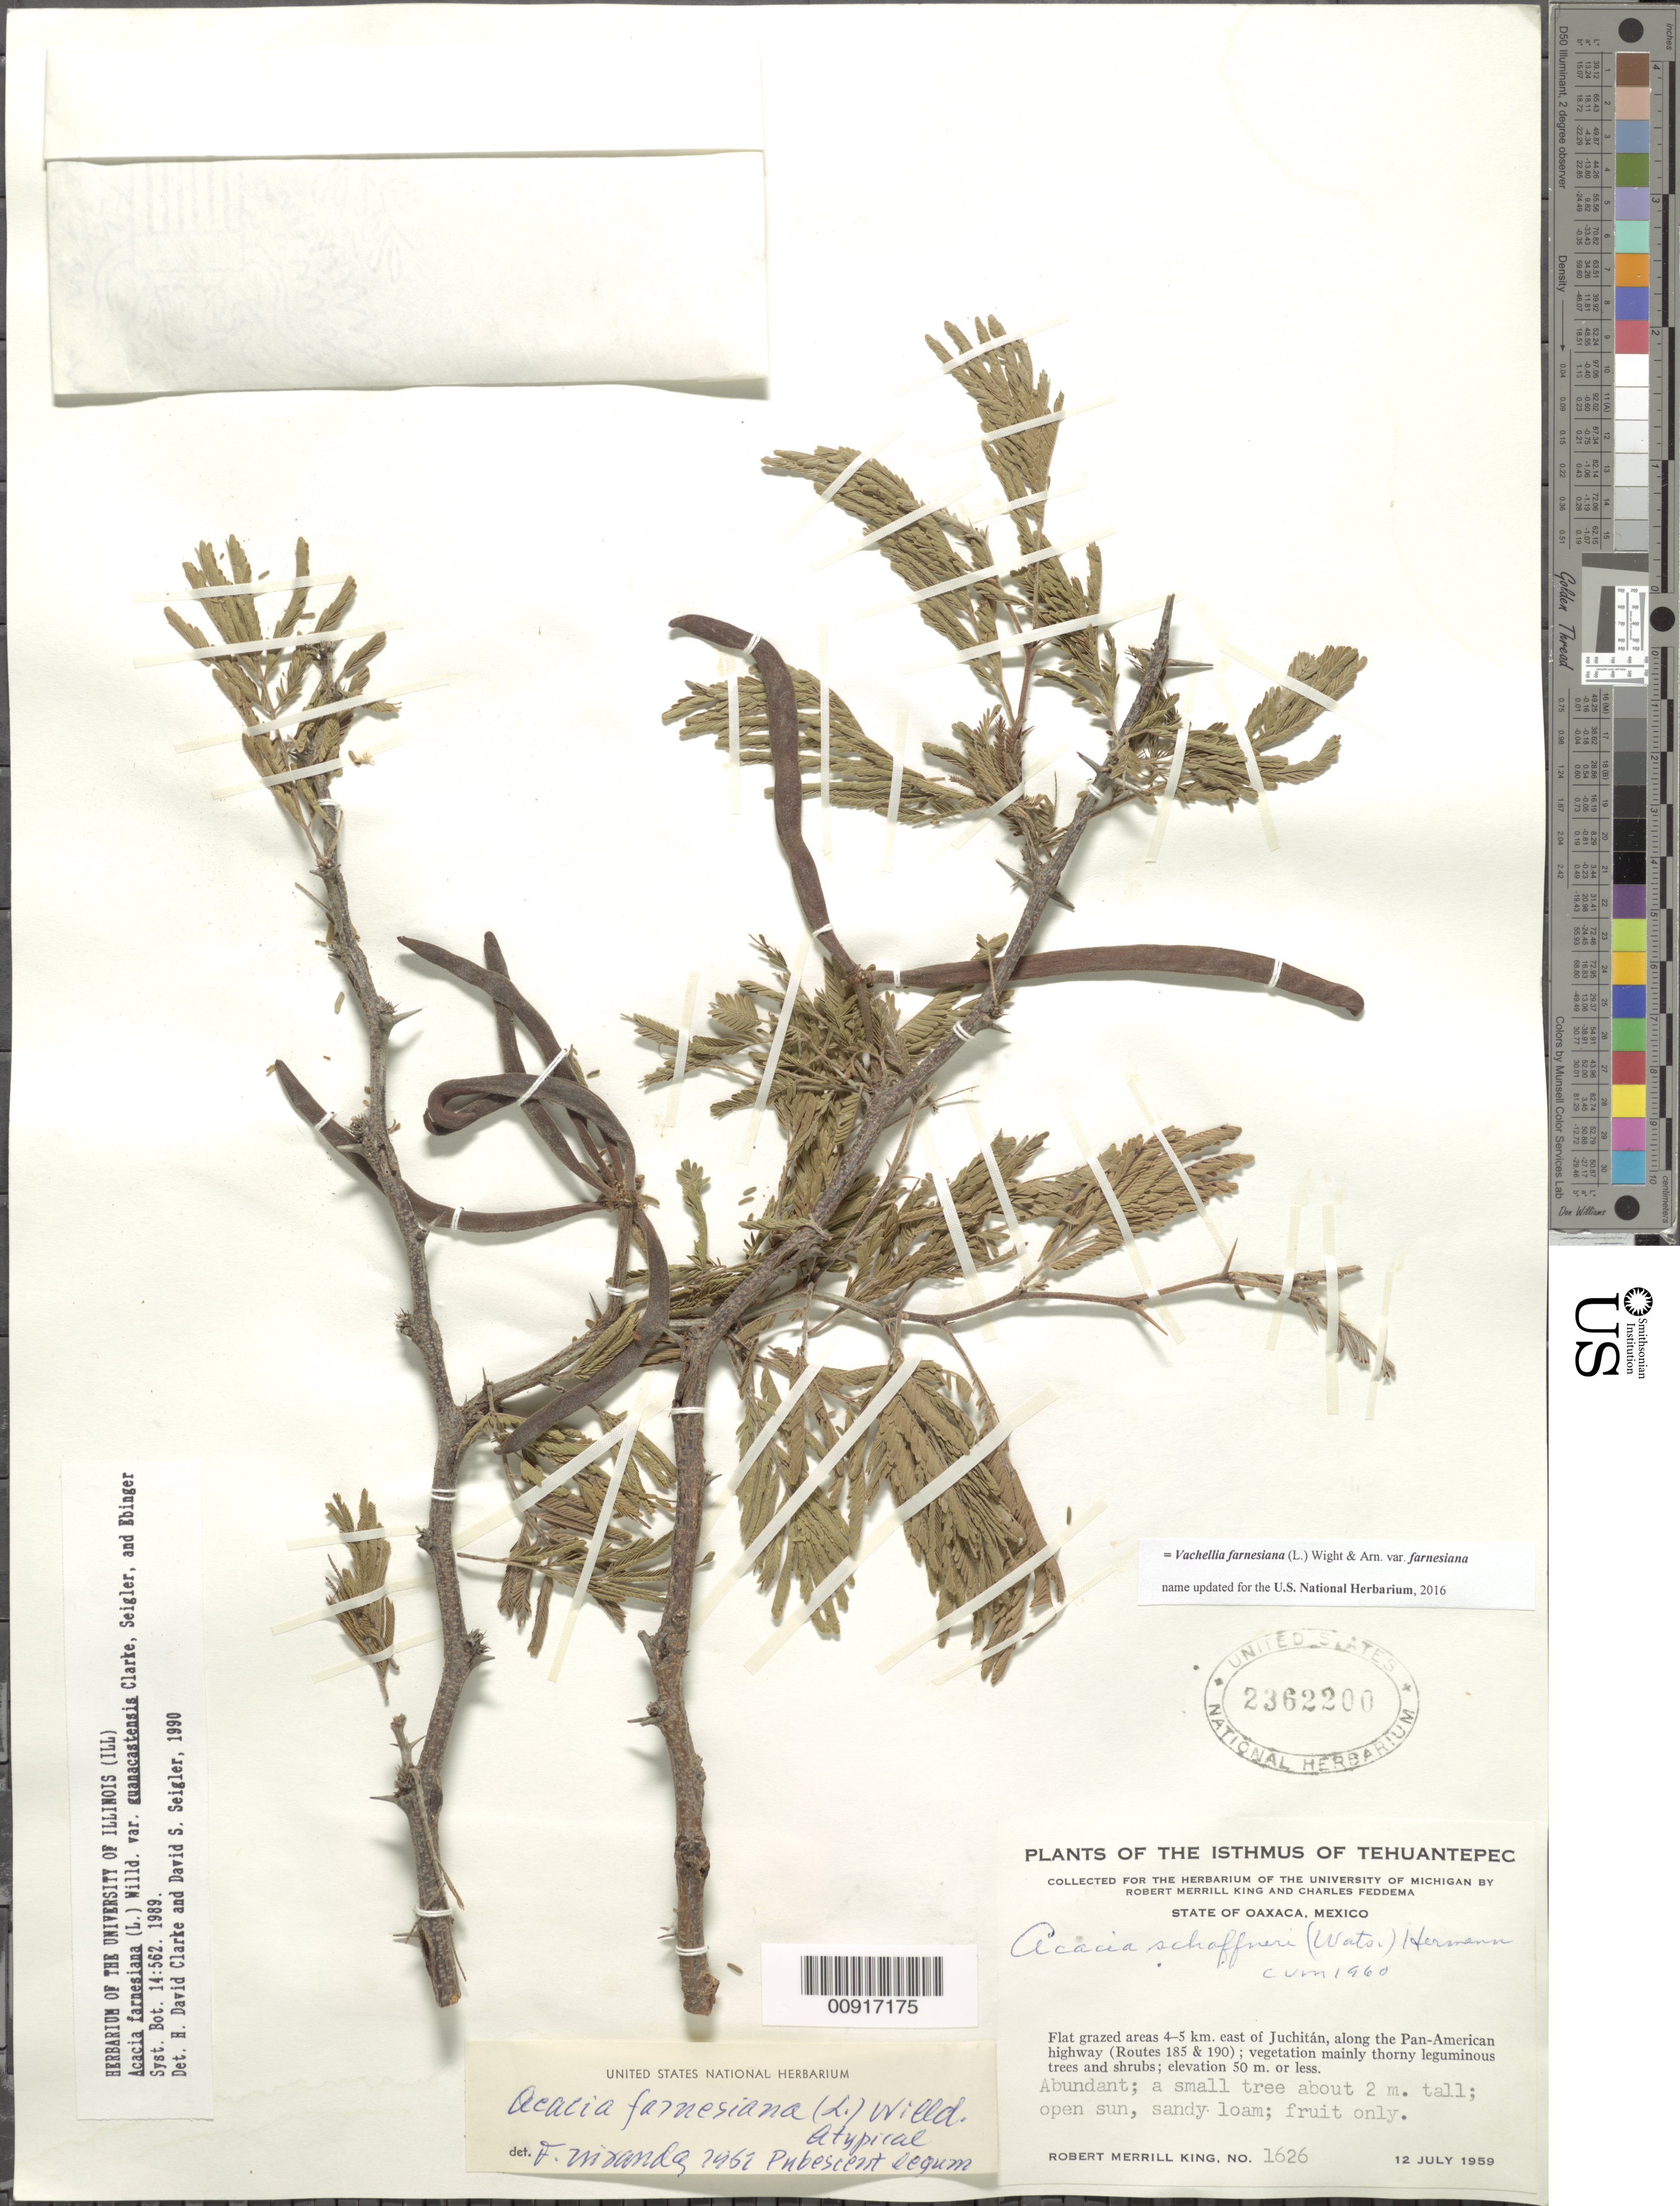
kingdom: Plantae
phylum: Tracheophyta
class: Magnoliopsida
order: Fabales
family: Fabaceae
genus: Vachellia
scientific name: Vachellia farnesiana var. farnesiana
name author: (L.) Wight & Arn.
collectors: R. M. King & C. Feddema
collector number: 1626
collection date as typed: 12 Jul 1959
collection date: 1959-07-12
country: Mexico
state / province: Oaxaca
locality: Flat grazed areas 4-5 km. east of Juchitán, along the Pan-American highway (Routes 185 & 190).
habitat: Open sun, sandy loam. Vegetation mainly thorny leguminous trees and shrubs.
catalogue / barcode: US 2362200